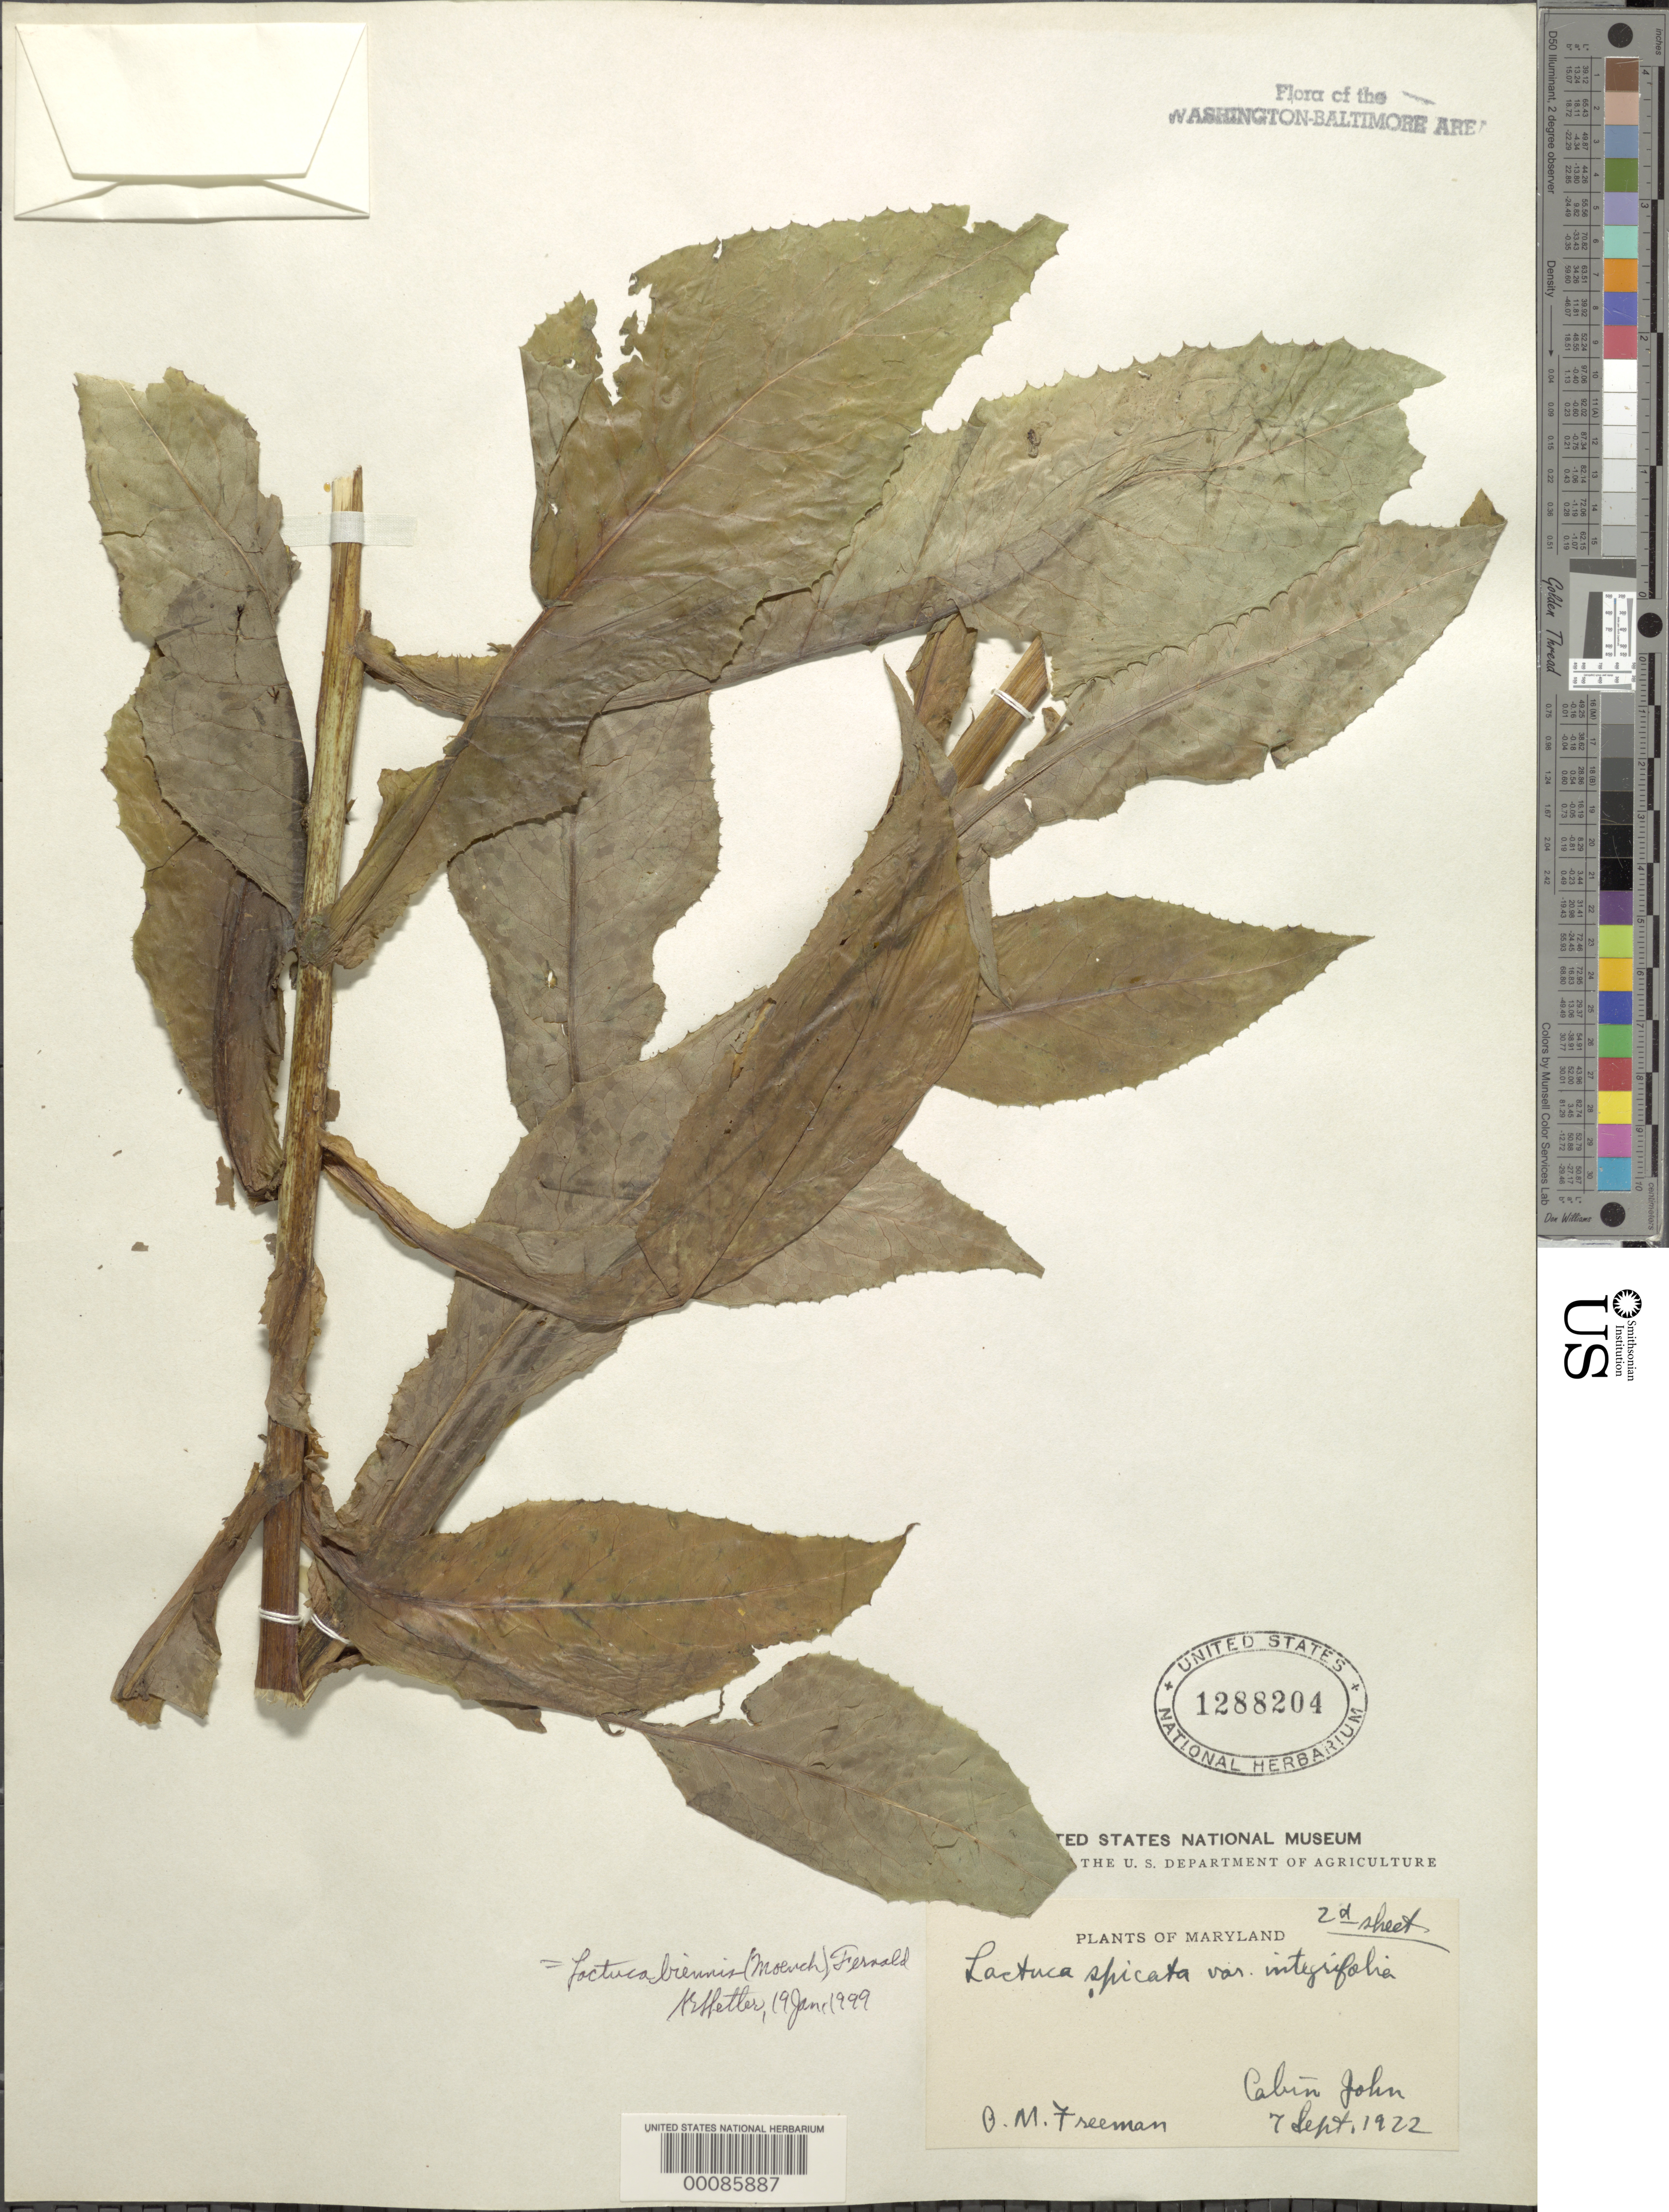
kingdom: Plantae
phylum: Tracheophyta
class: Magnoliopsida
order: Asterales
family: Asteraceae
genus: Lactuca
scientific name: Lactuca biennis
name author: (Moench) Fernald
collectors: O. Freeman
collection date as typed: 07 Sep 1922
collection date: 1922-09-07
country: United States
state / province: Maryland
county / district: Montgomery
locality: Cabin John C. & O. Canal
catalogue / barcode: US 1288204